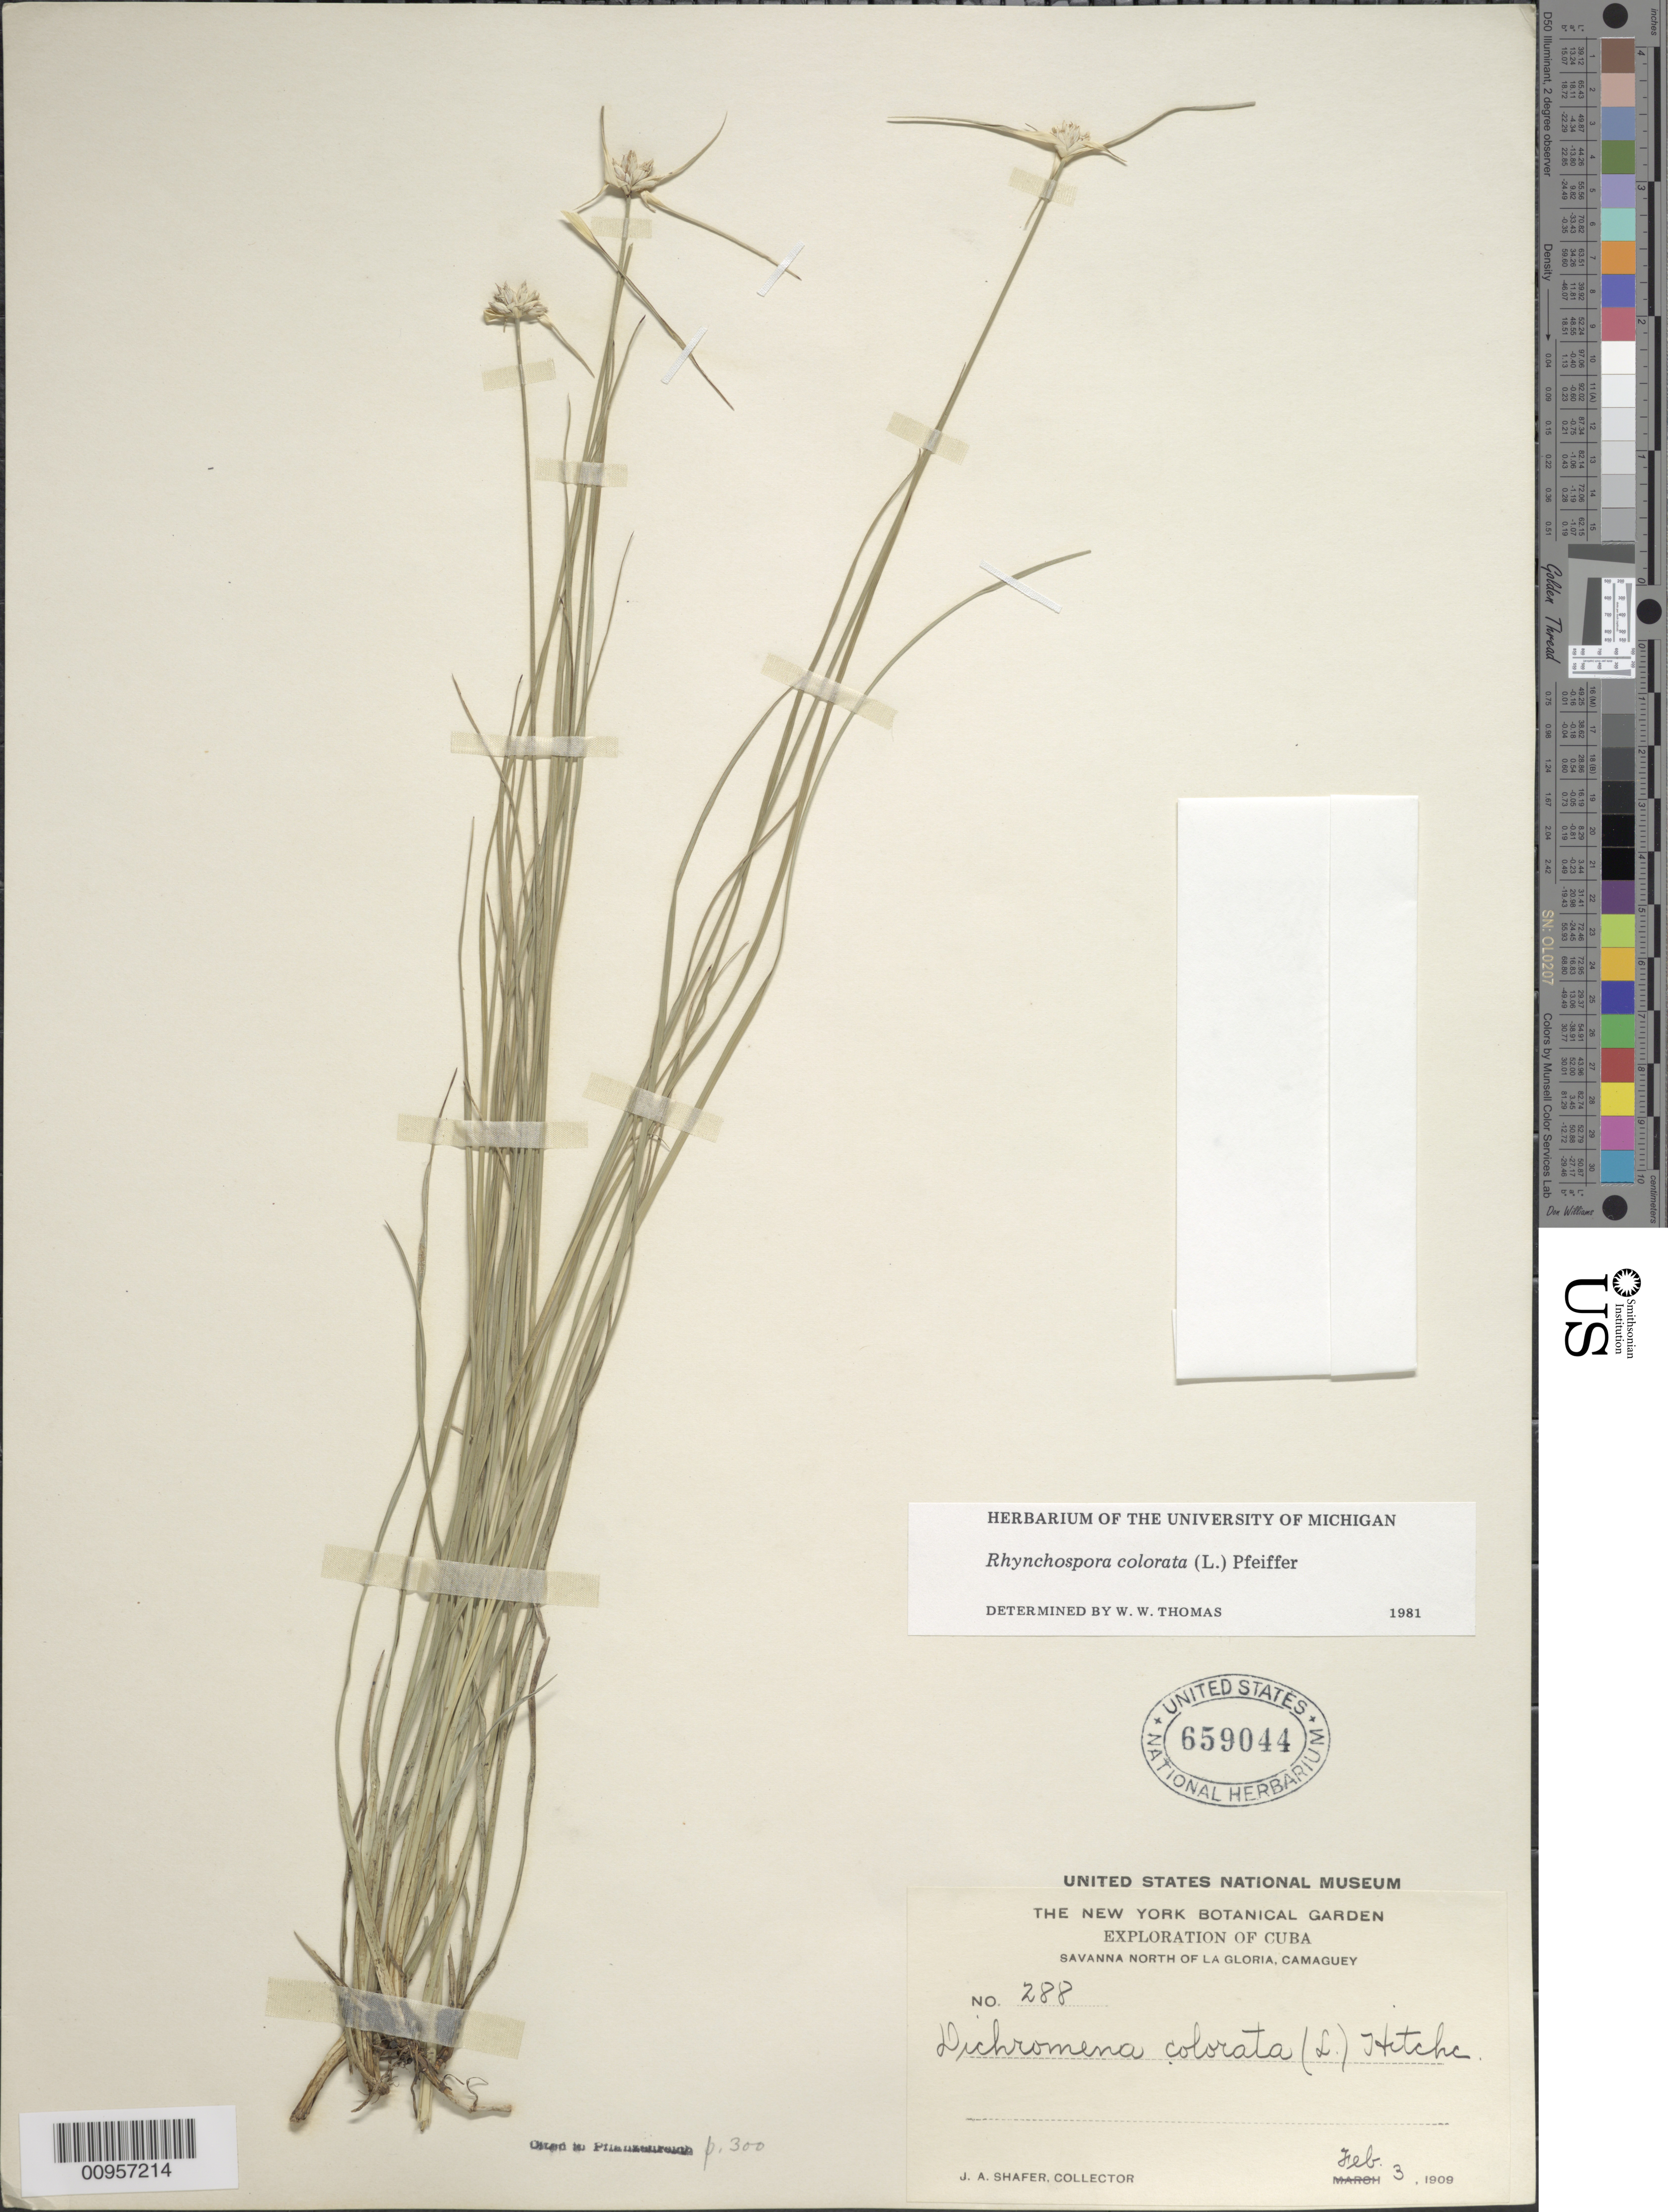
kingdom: Plantae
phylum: Tracheophyta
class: Liliopsida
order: Poales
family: Cyperaceae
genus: Rhynchospora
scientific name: Rhynchospora colorata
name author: (L.) H. Pfeiff.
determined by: Thomas, W. W.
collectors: J. A. Shafer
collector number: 288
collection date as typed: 03 Feb 1909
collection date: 1909-02-03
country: Cuba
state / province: Camagüey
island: Cuba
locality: Savanna north of La Gloria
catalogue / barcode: US 659044